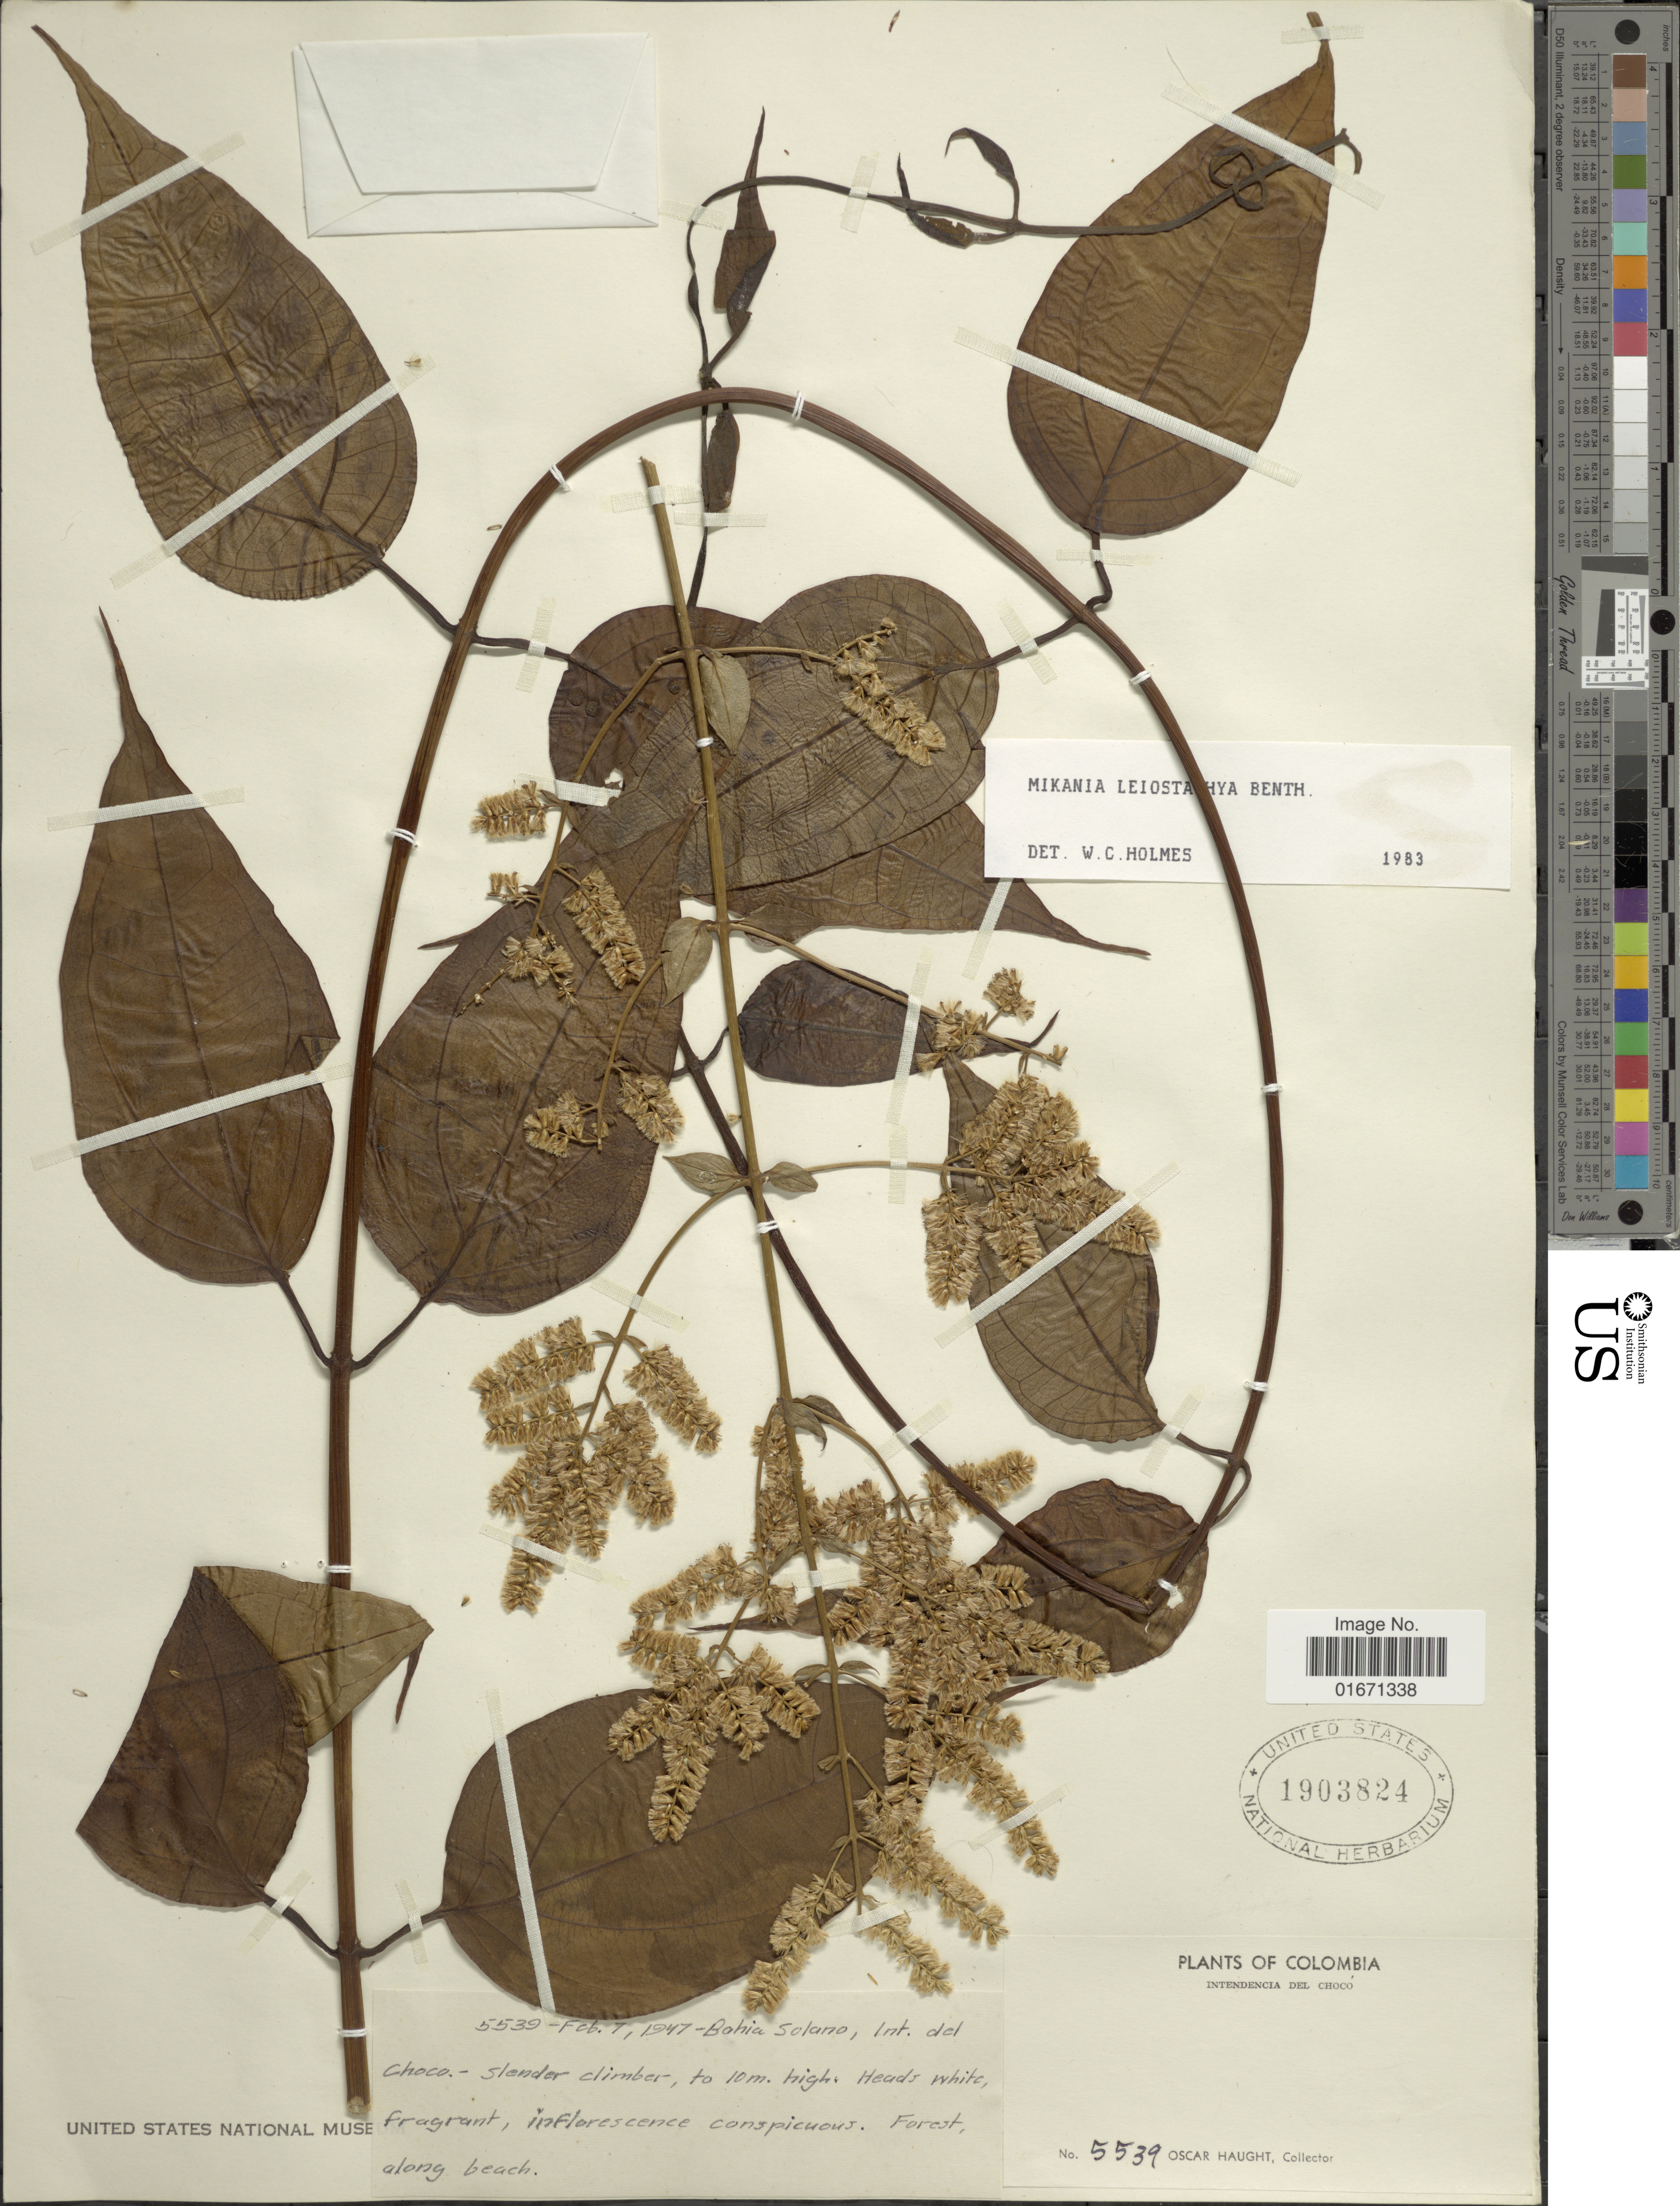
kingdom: Plantae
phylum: Tracheophyta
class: Magnoliopsida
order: Asterales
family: Asteraceae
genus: Mikania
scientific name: Mikania leiostachya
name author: Benth.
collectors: O. Haught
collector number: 5539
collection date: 1947-02-07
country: Colombia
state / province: Chocó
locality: Bahia Solano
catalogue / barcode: US 1903824